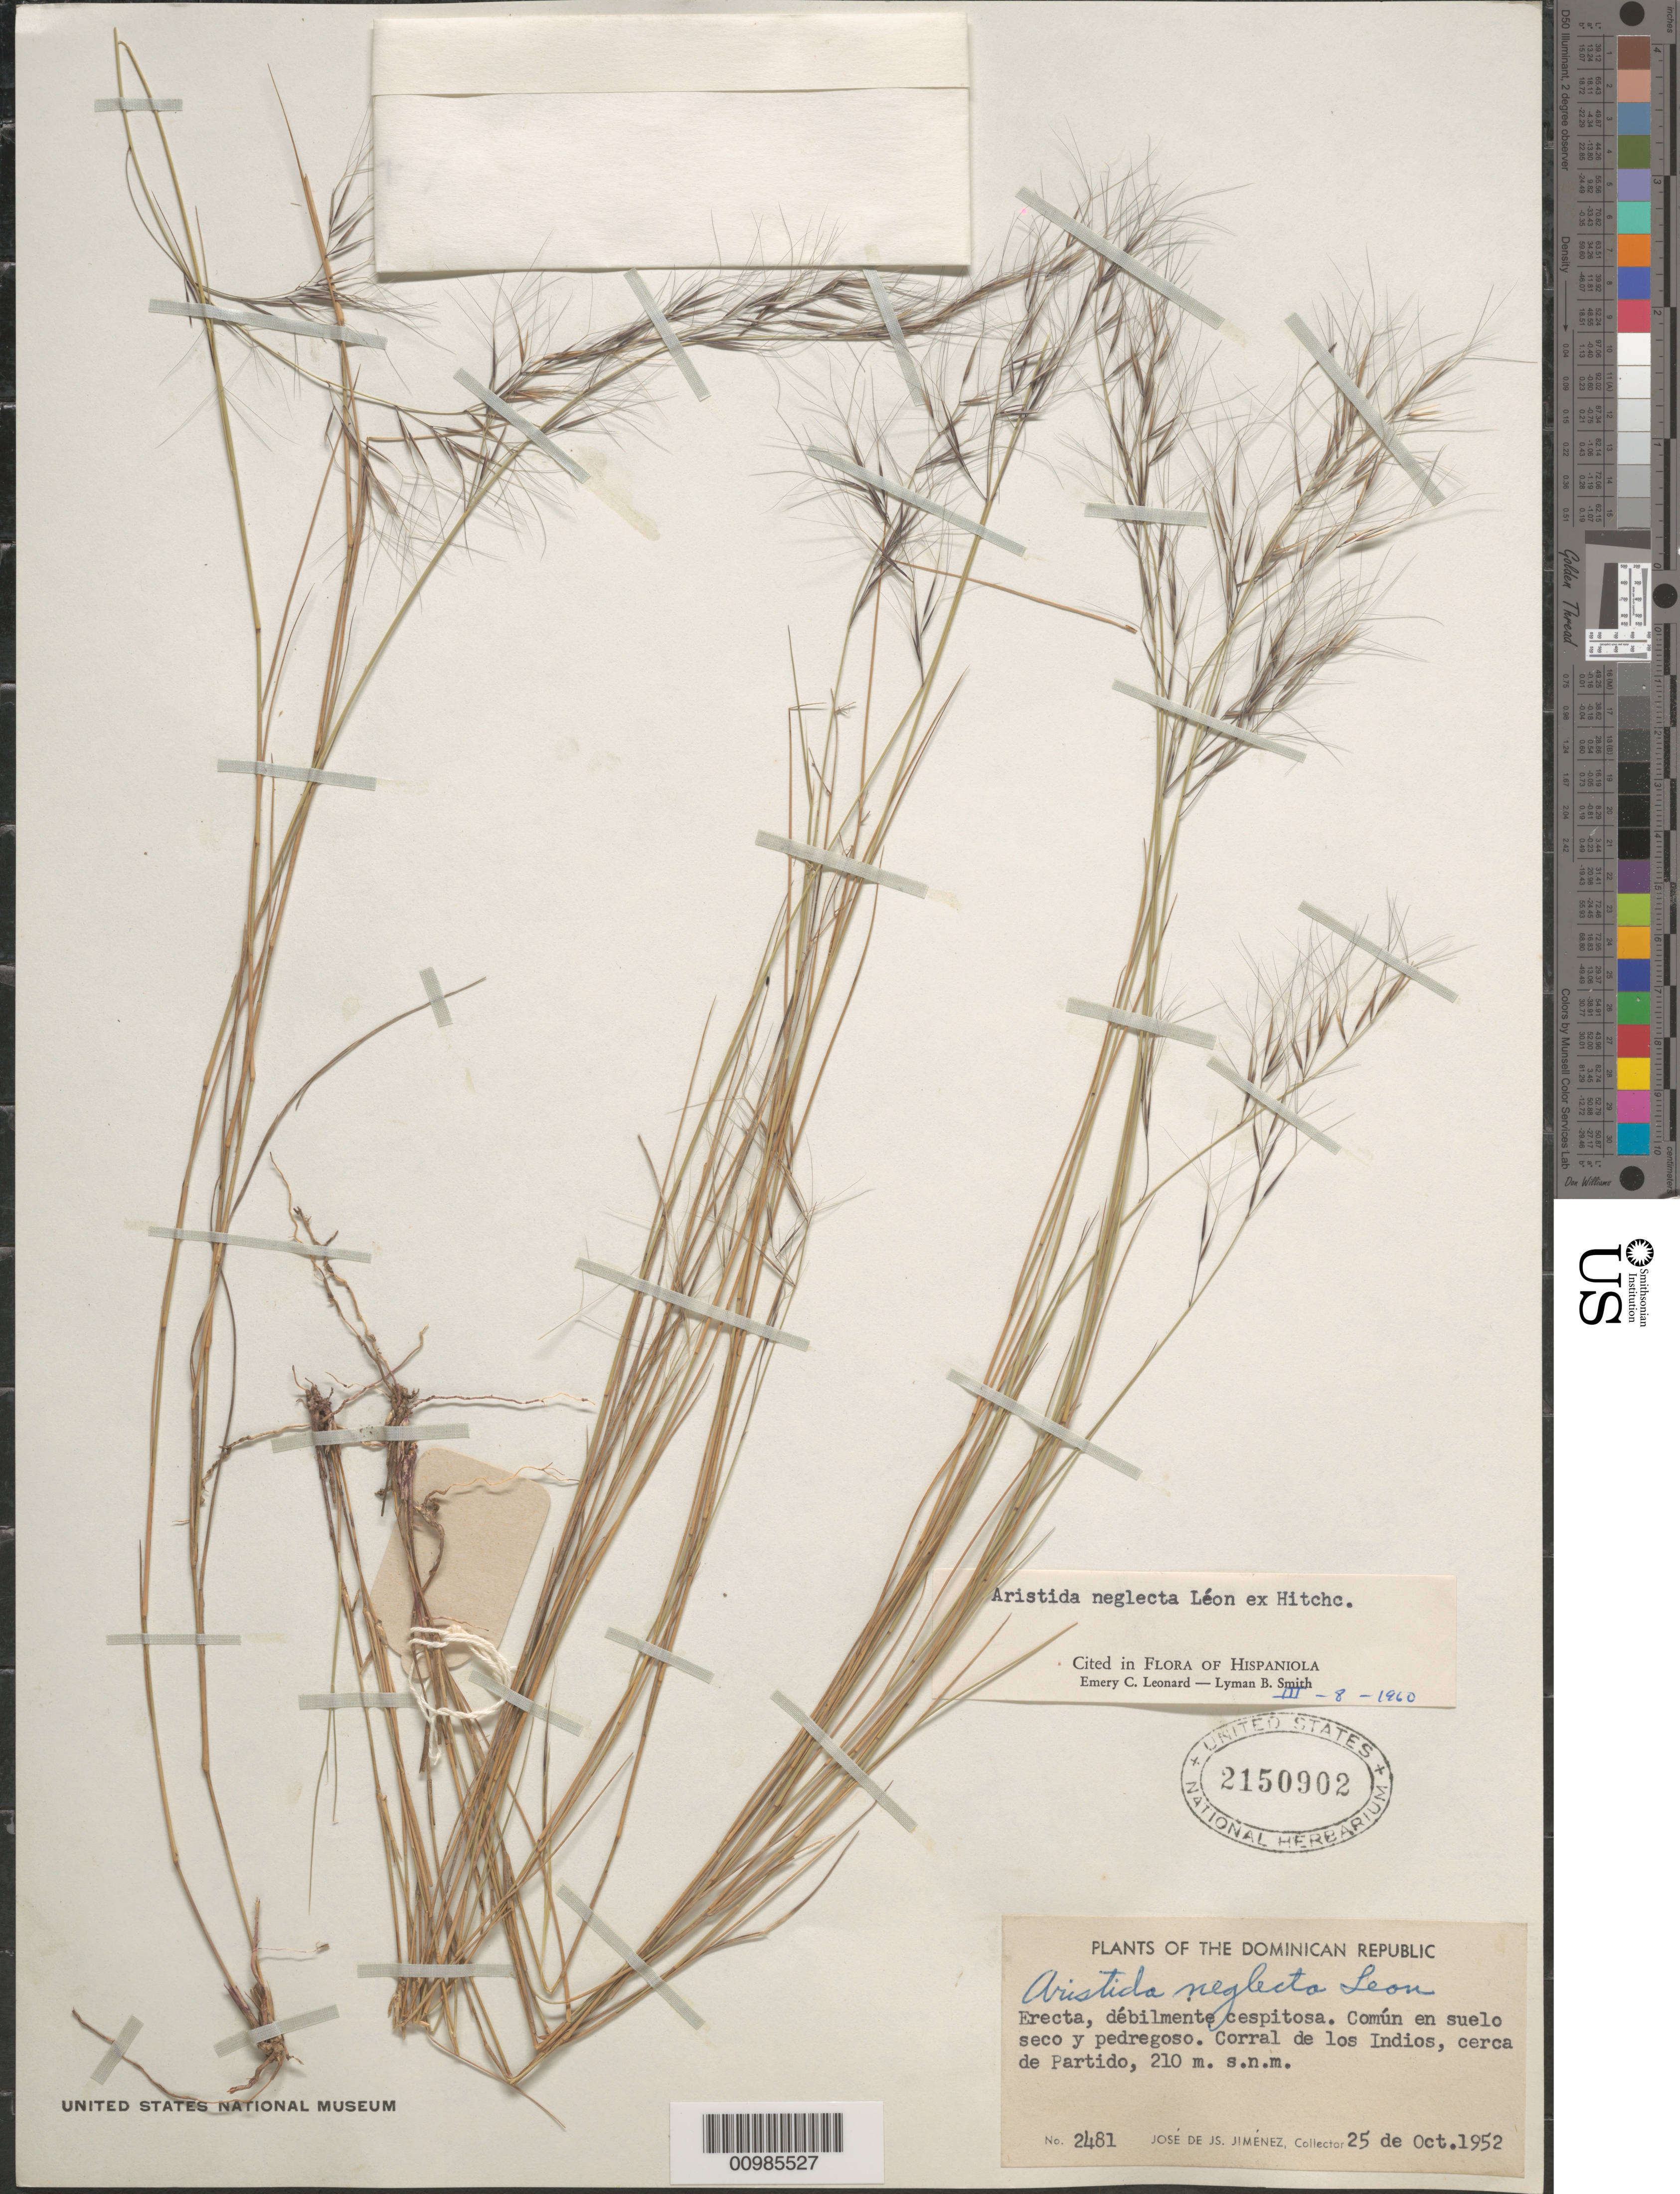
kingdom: Plantae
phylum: Tracheophyta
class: Liliopsida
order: Poales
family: Poaceae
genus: Aristida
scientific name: Aristida neglecta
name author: León ex Hitchc.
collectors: J. J. Jiménez Almonte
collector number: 2481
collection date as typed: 25 Oct 1952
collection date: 1952-10-25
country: Dominican Republic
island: Hispaniola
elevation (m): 210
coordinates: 0 N, 0 E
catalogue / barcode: US 2150902